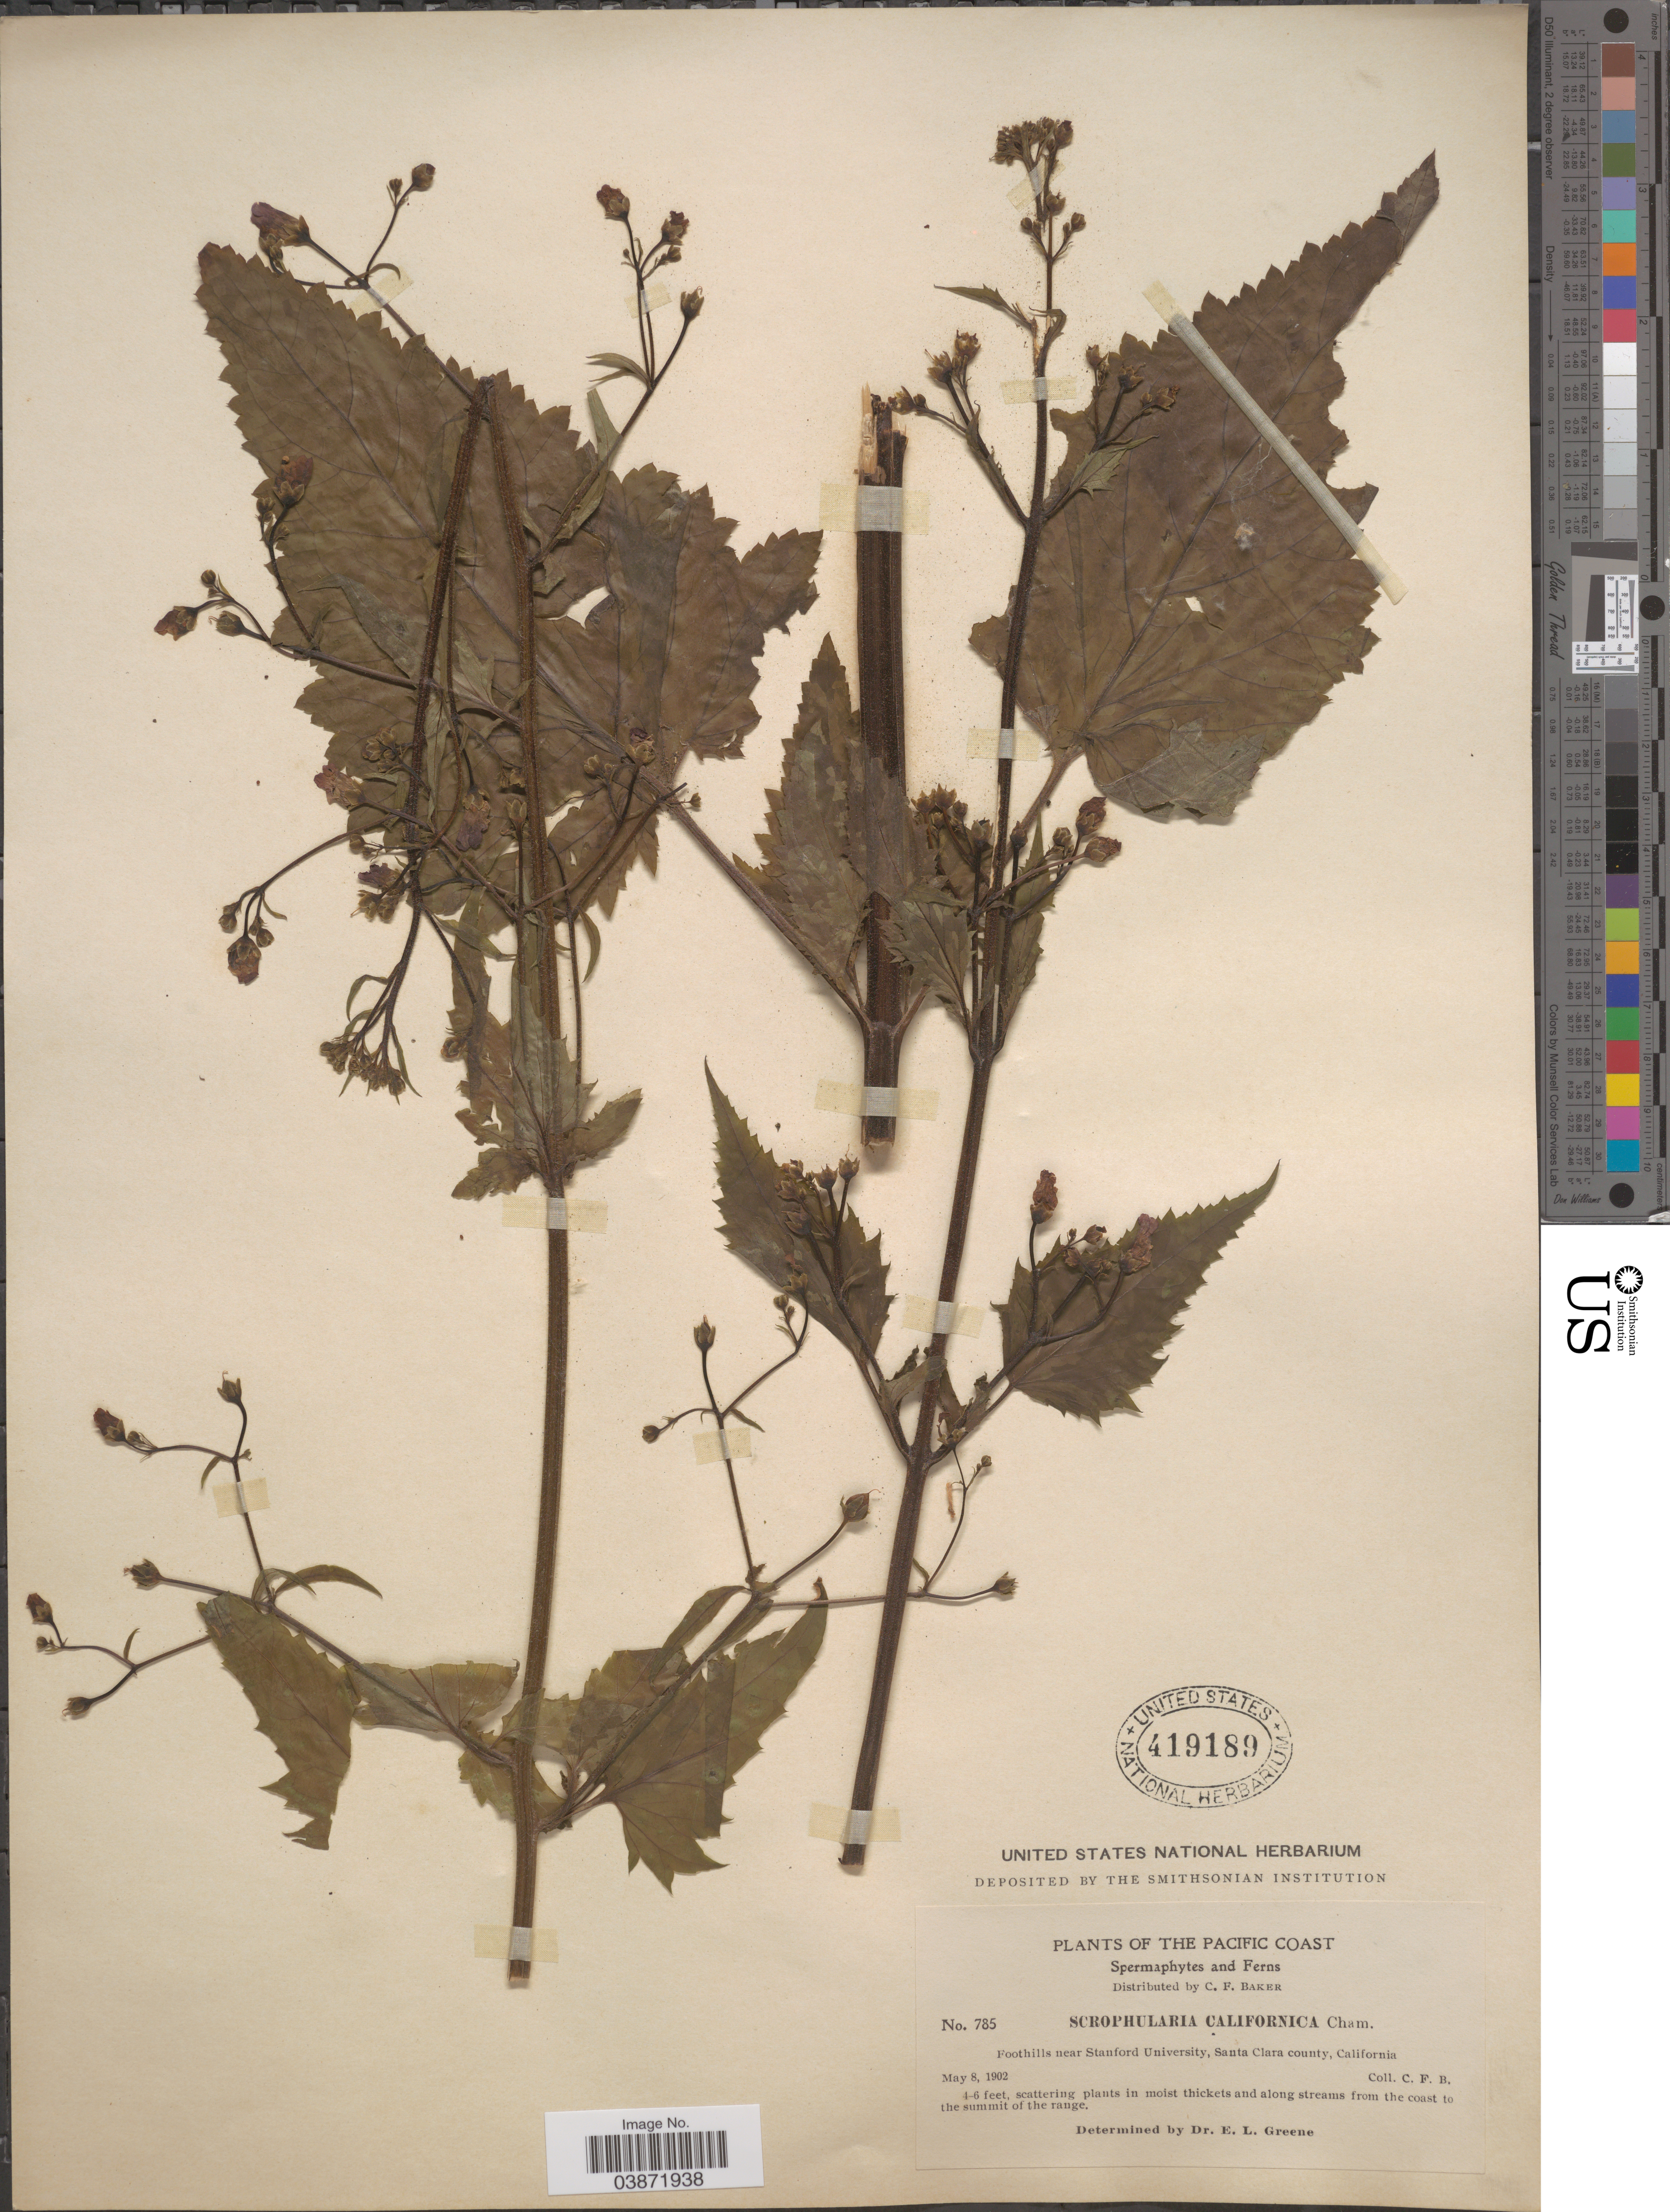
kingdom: Plantae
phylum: Tracheophyta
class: Magnoliopsida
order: Lamiales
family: Scrophulariaceae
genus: Scrophularia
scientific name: Scrophularia californica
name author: Cham. & Schltdl.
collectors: C. F. Baker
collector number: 785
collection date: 1902-05-08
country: United States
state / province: California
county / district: Santa Clara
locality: The Pacific Coast. Foothills near Stanford University, Santa Clara County.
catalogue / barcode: US 419189